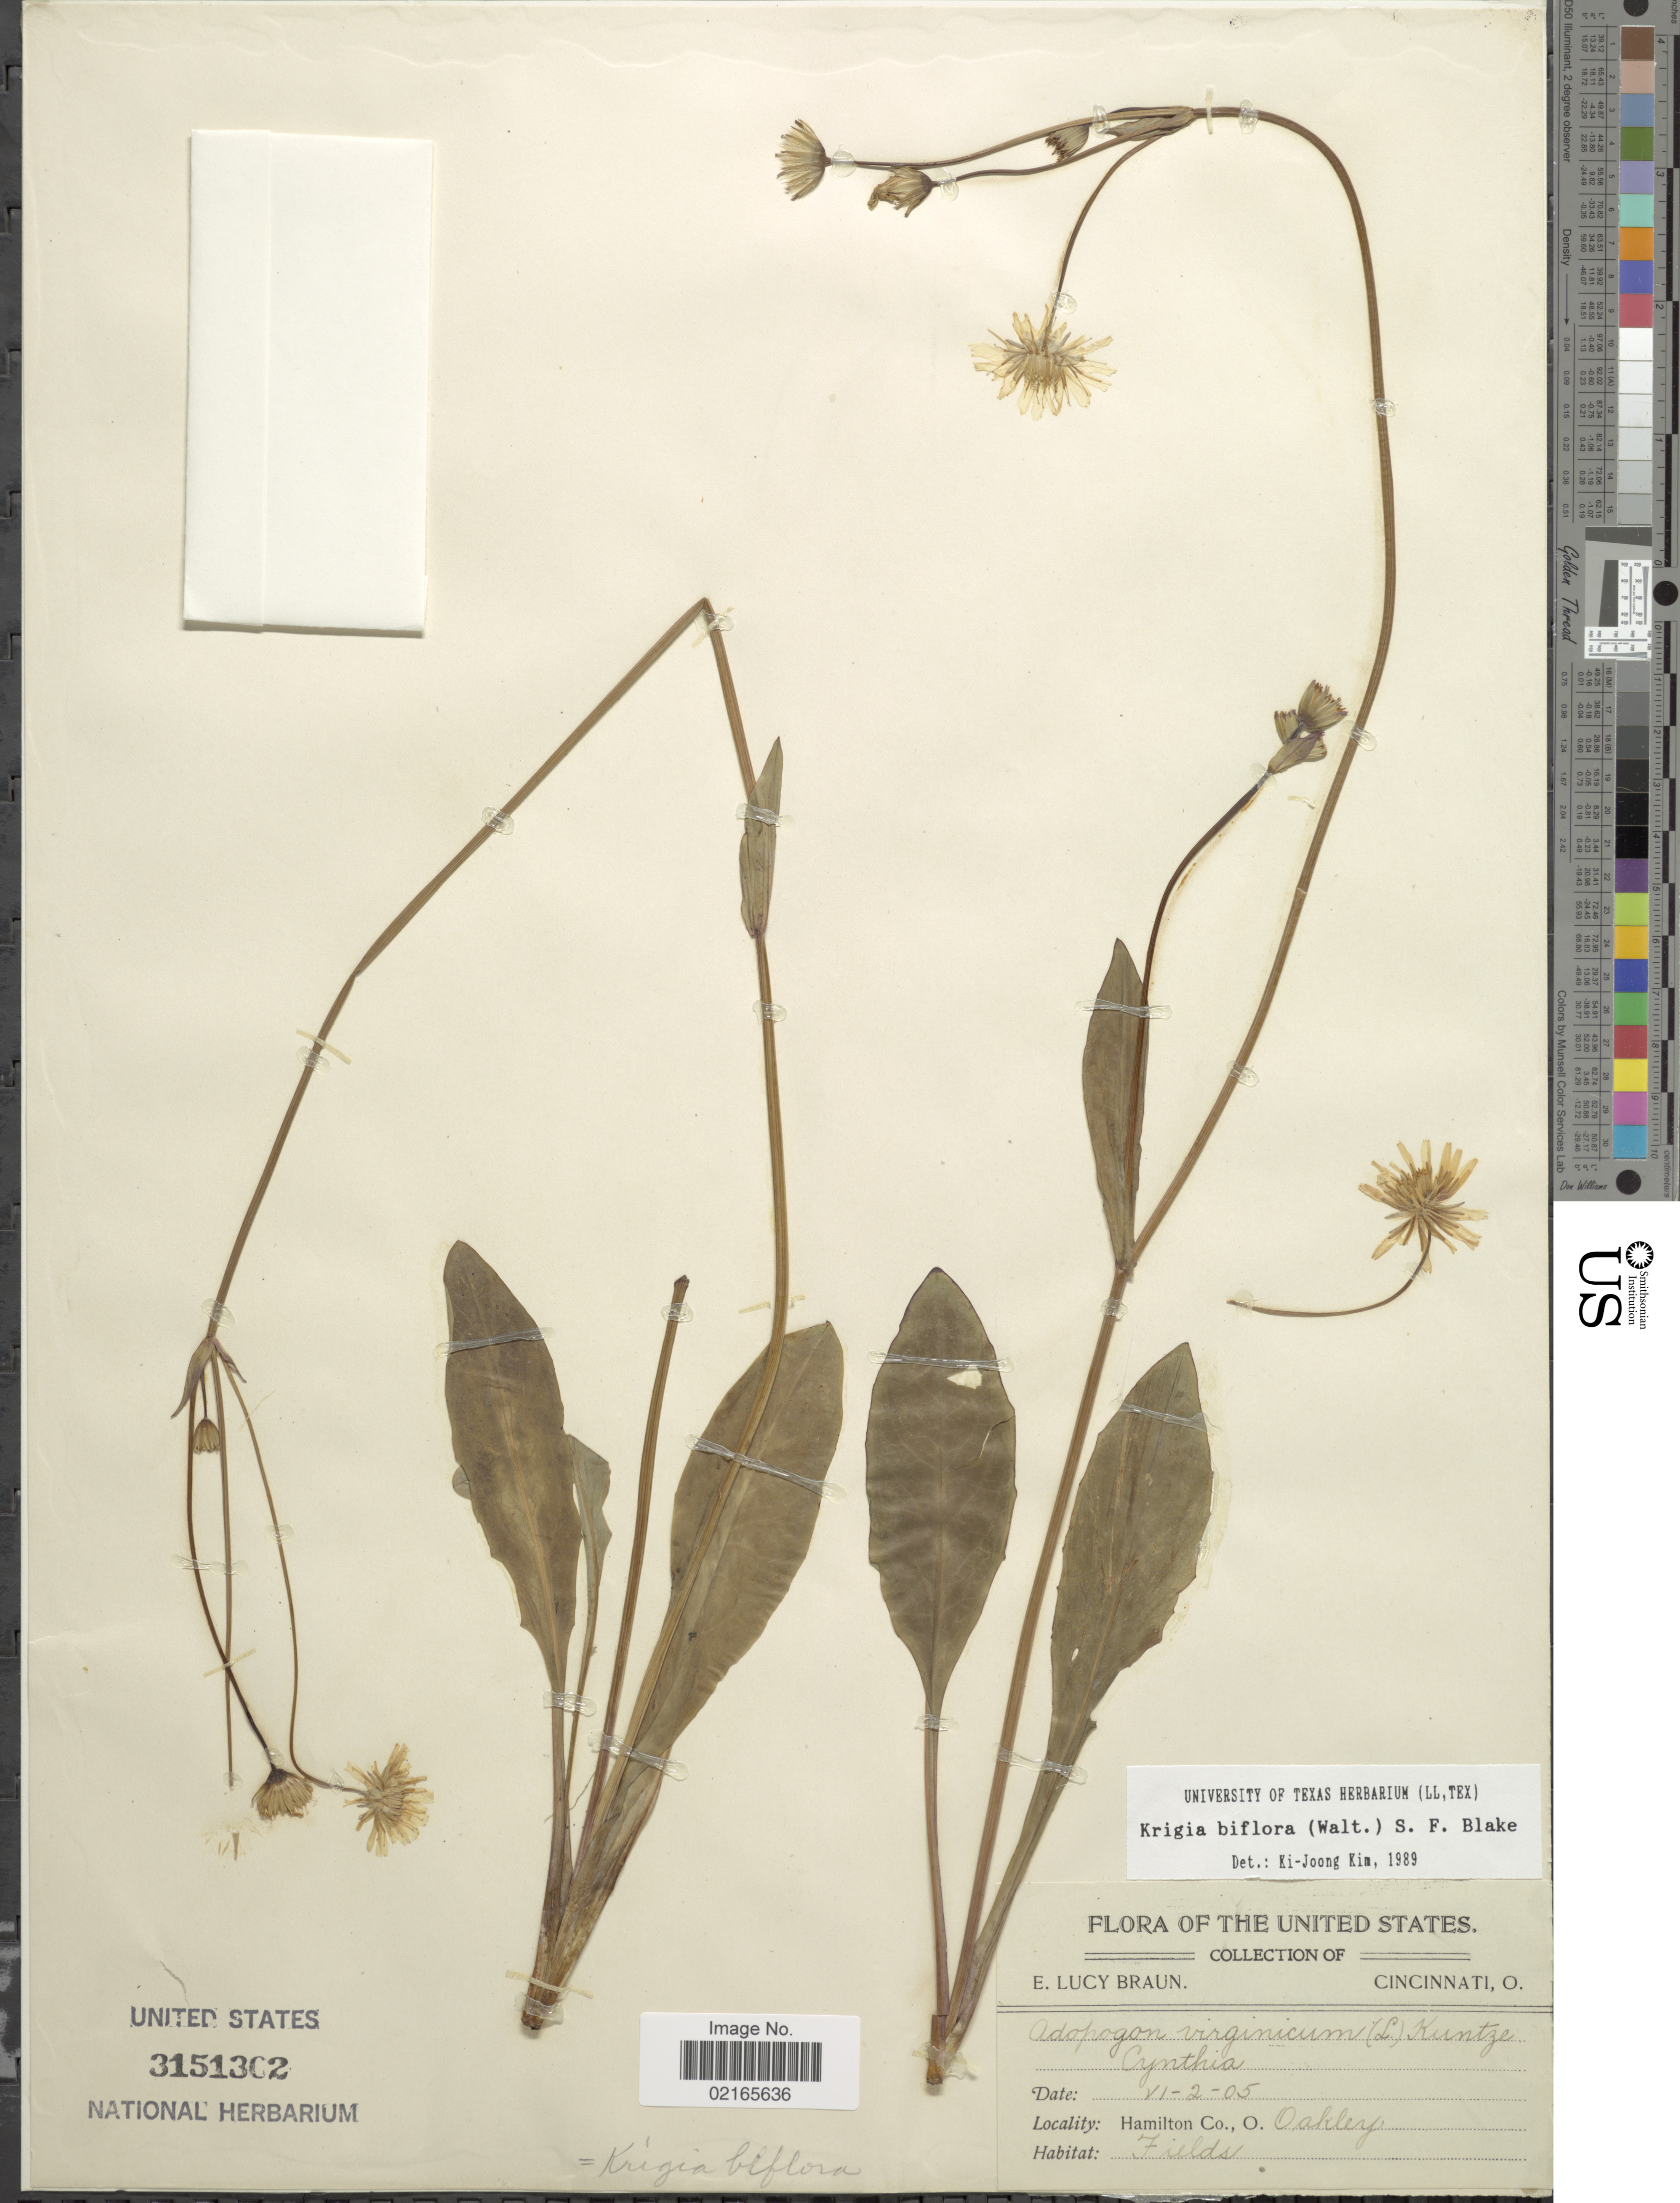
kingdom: Plantae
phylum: Tracheophyta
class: Magnoliopsida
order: Asterales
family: Asteraceae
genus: Krigia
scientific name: Krigia biflora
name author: (Walter) S.F. Blake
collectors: E. L. Braun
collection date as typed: Transcribed d/m/y: 2/6/5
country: United States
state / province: Ohio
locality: Hamilton Co., Oakley, Cincinnati, fields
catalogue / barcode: US 315302